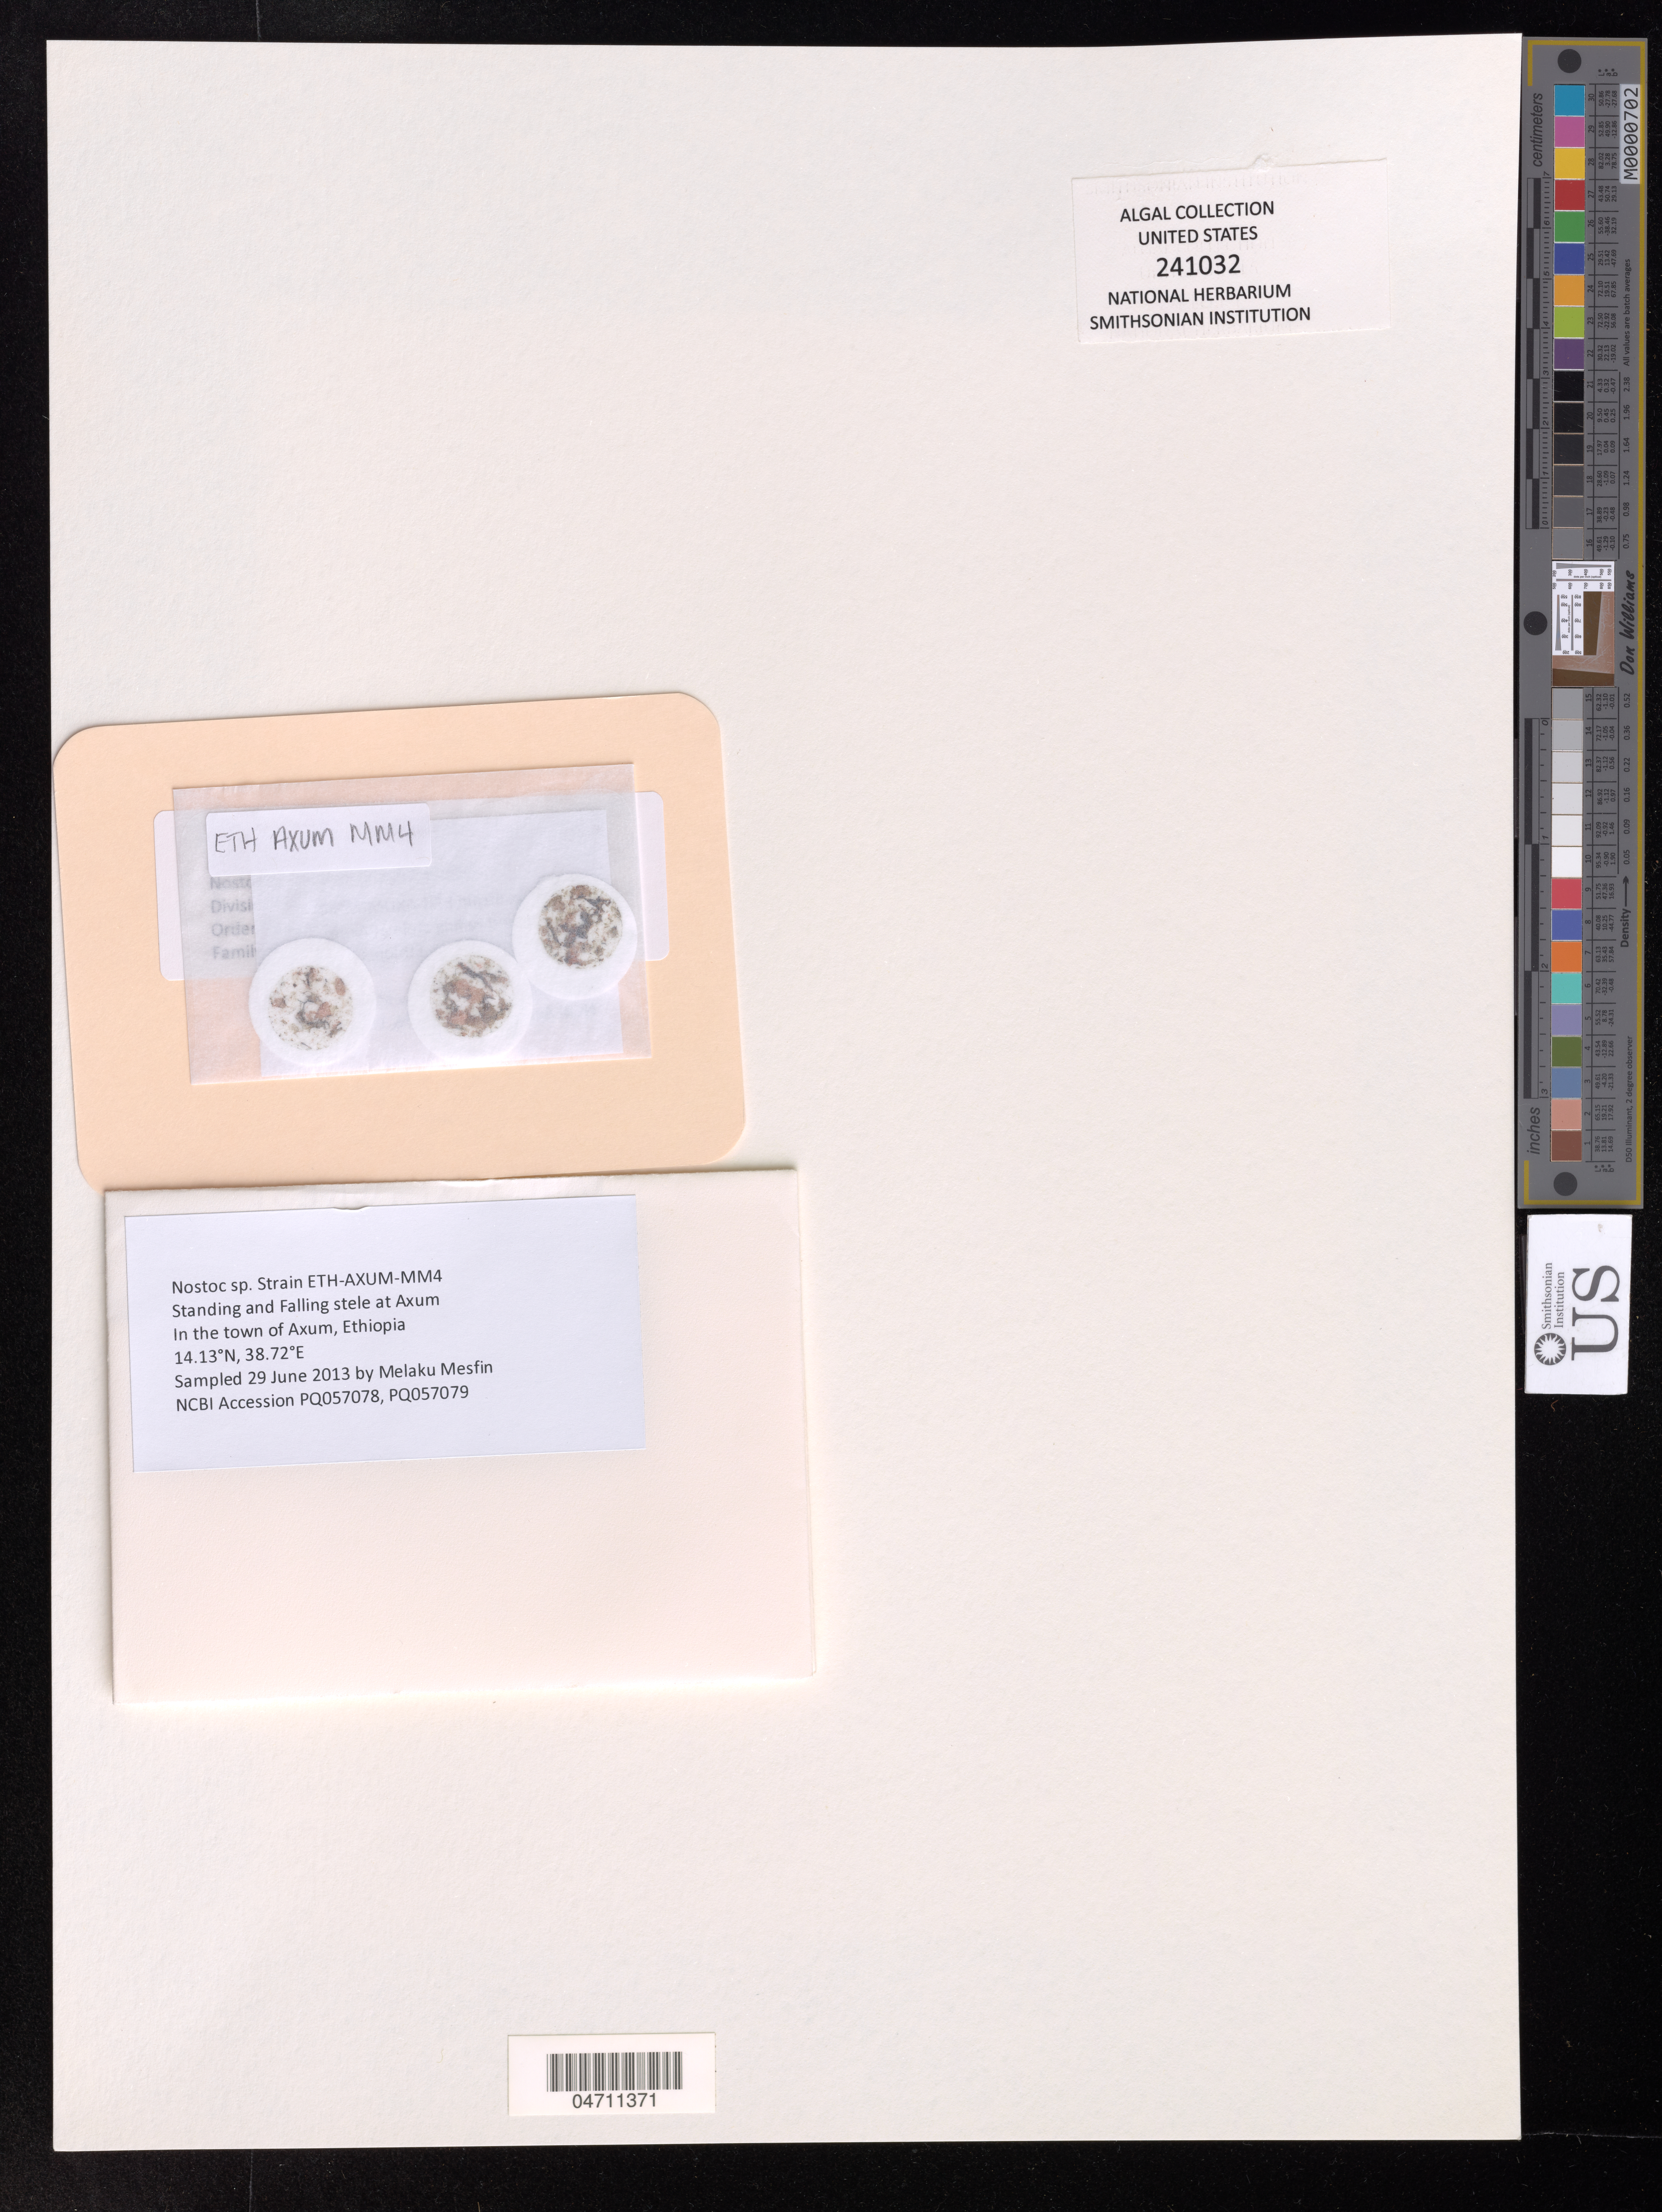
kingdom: Bacteria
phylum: Cyanobacteria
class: Cyanobacteriia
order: Cyanobacteriales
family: Nostocaceae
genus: Nostoc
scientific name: Nostoc sp.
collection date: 2013-06-29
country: Ethiopia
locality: In the town of Axum.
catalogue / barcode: US 241032